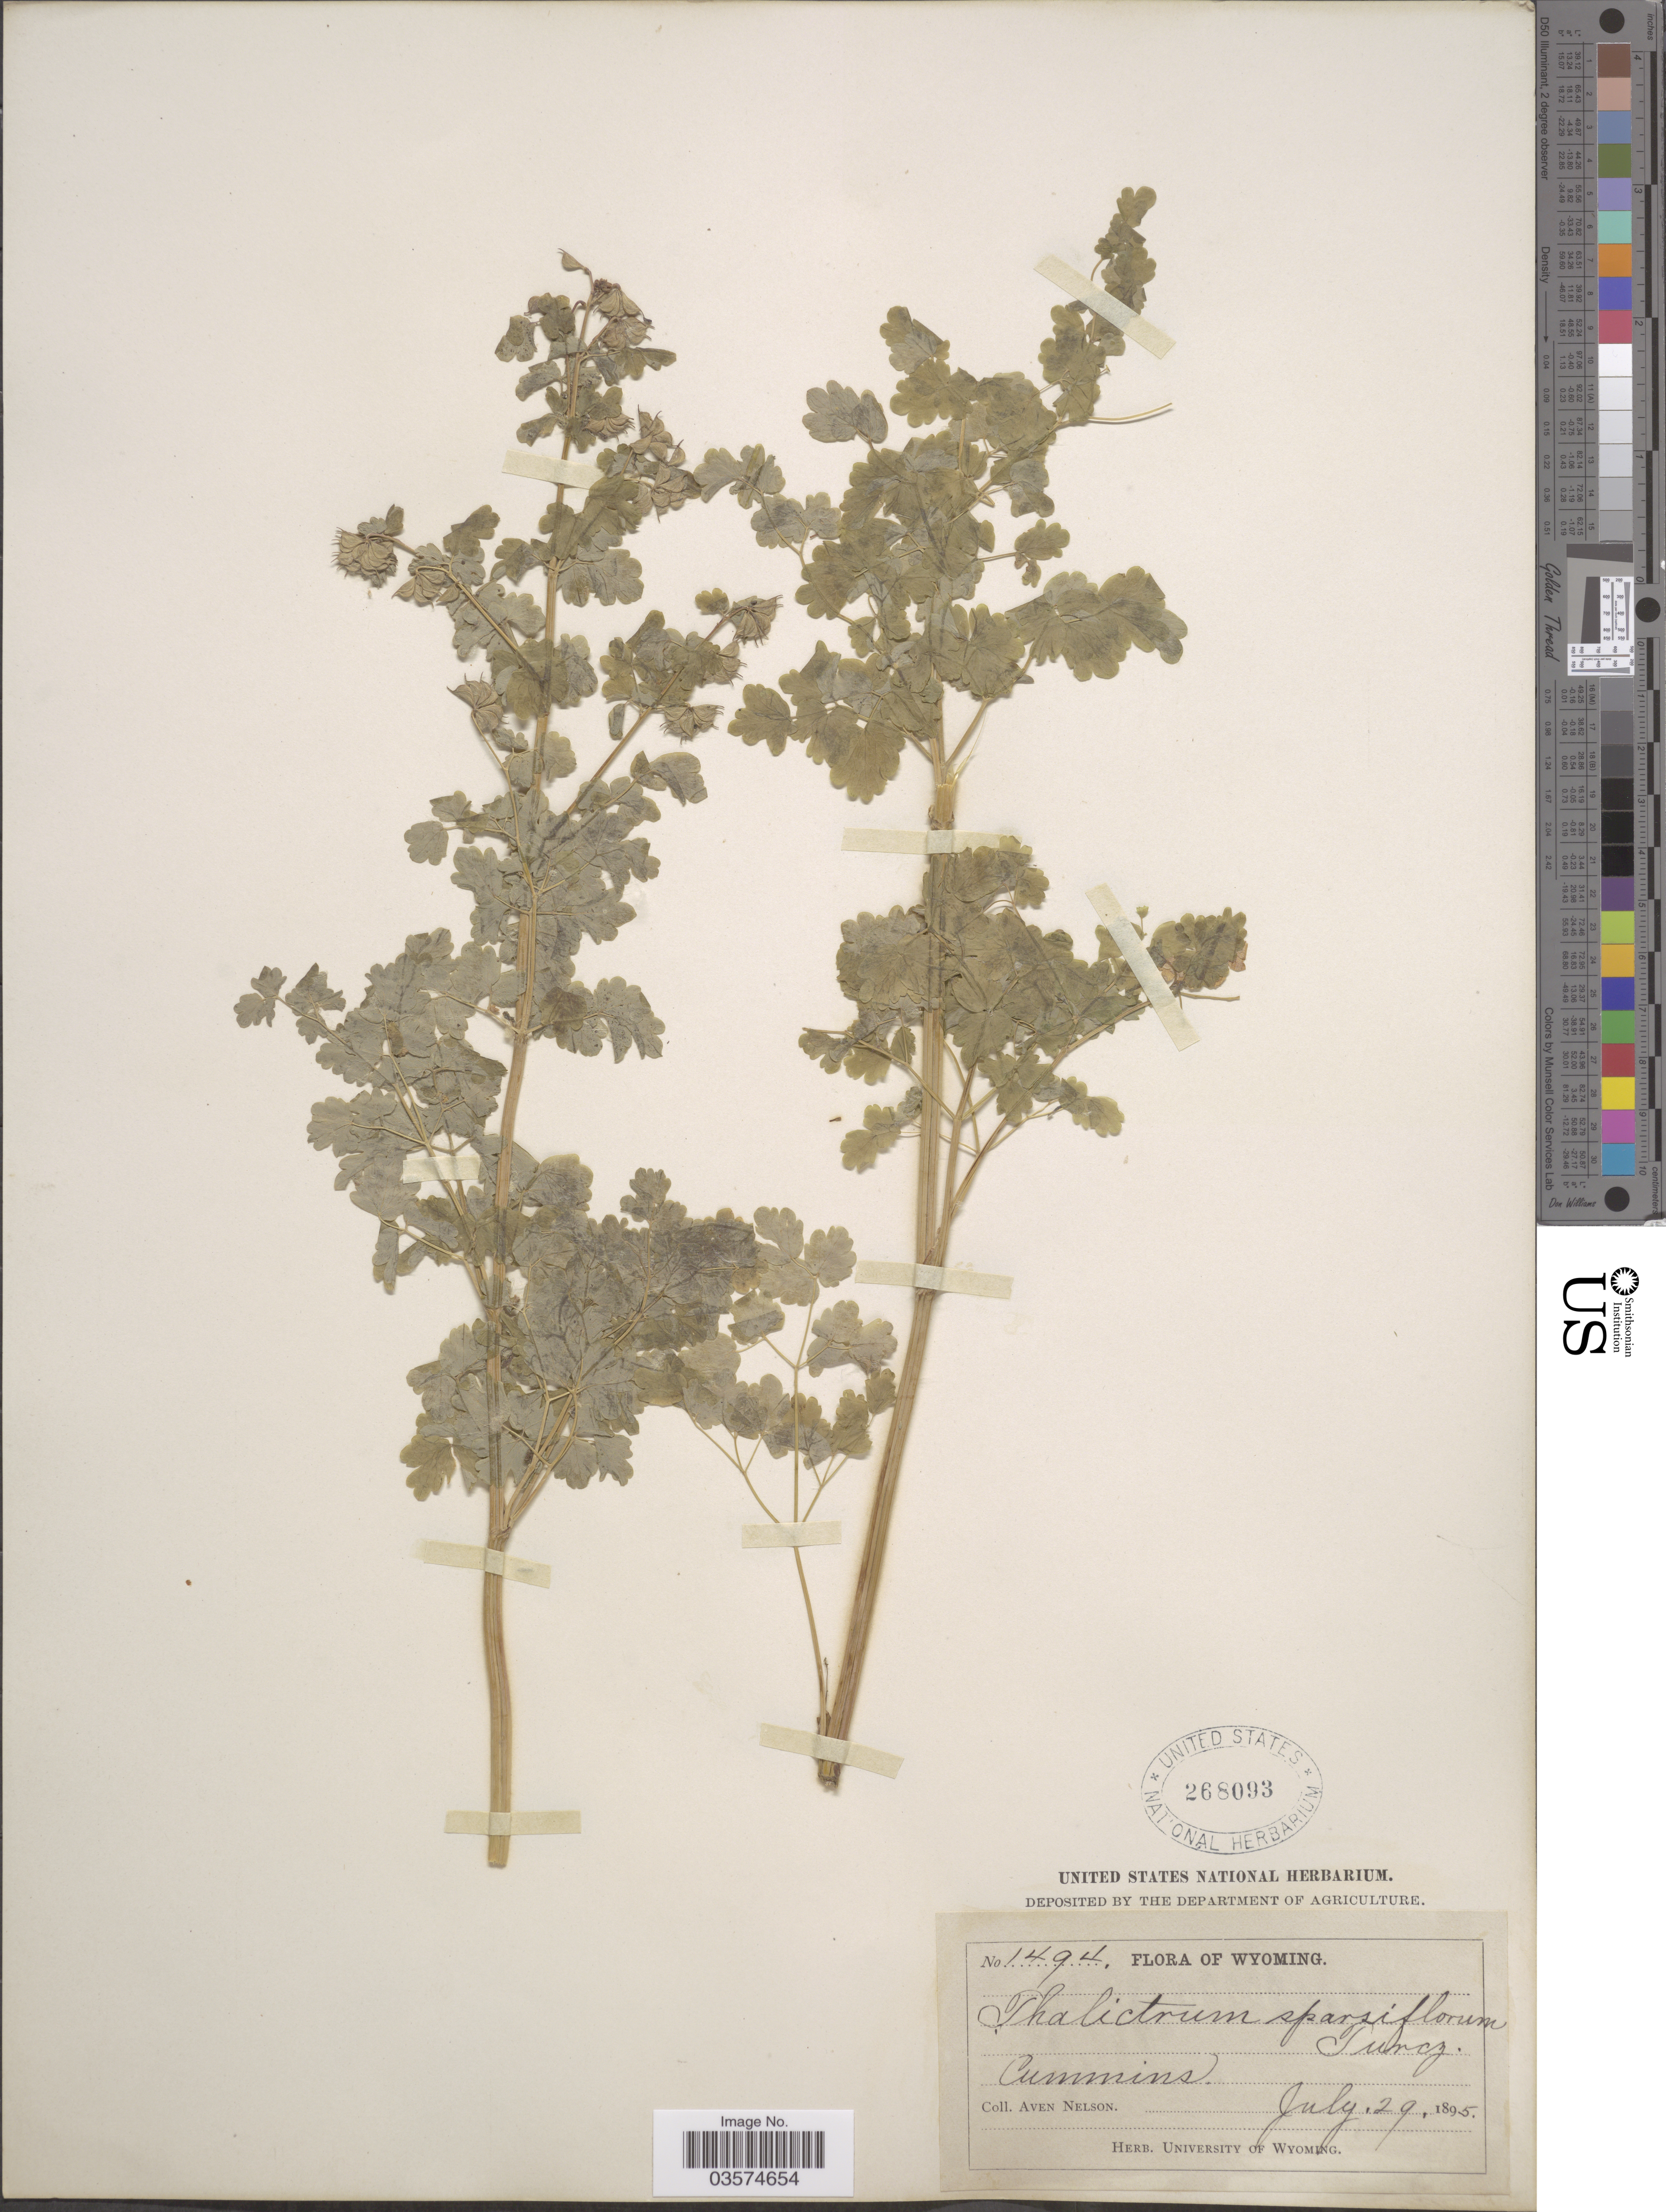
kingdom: Plantae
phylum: Tracheophyta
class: Magnoliopsida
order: Ranunculales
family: Ranunculaceae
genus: Thalictrum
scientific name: Thalictrum sparsiflorum var. saximontanum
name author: B. Boivin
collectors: A. Nelson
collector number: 1494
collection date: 1895-07-29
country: United States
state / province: Wyoming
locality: Cummins.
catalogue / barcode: US 268093